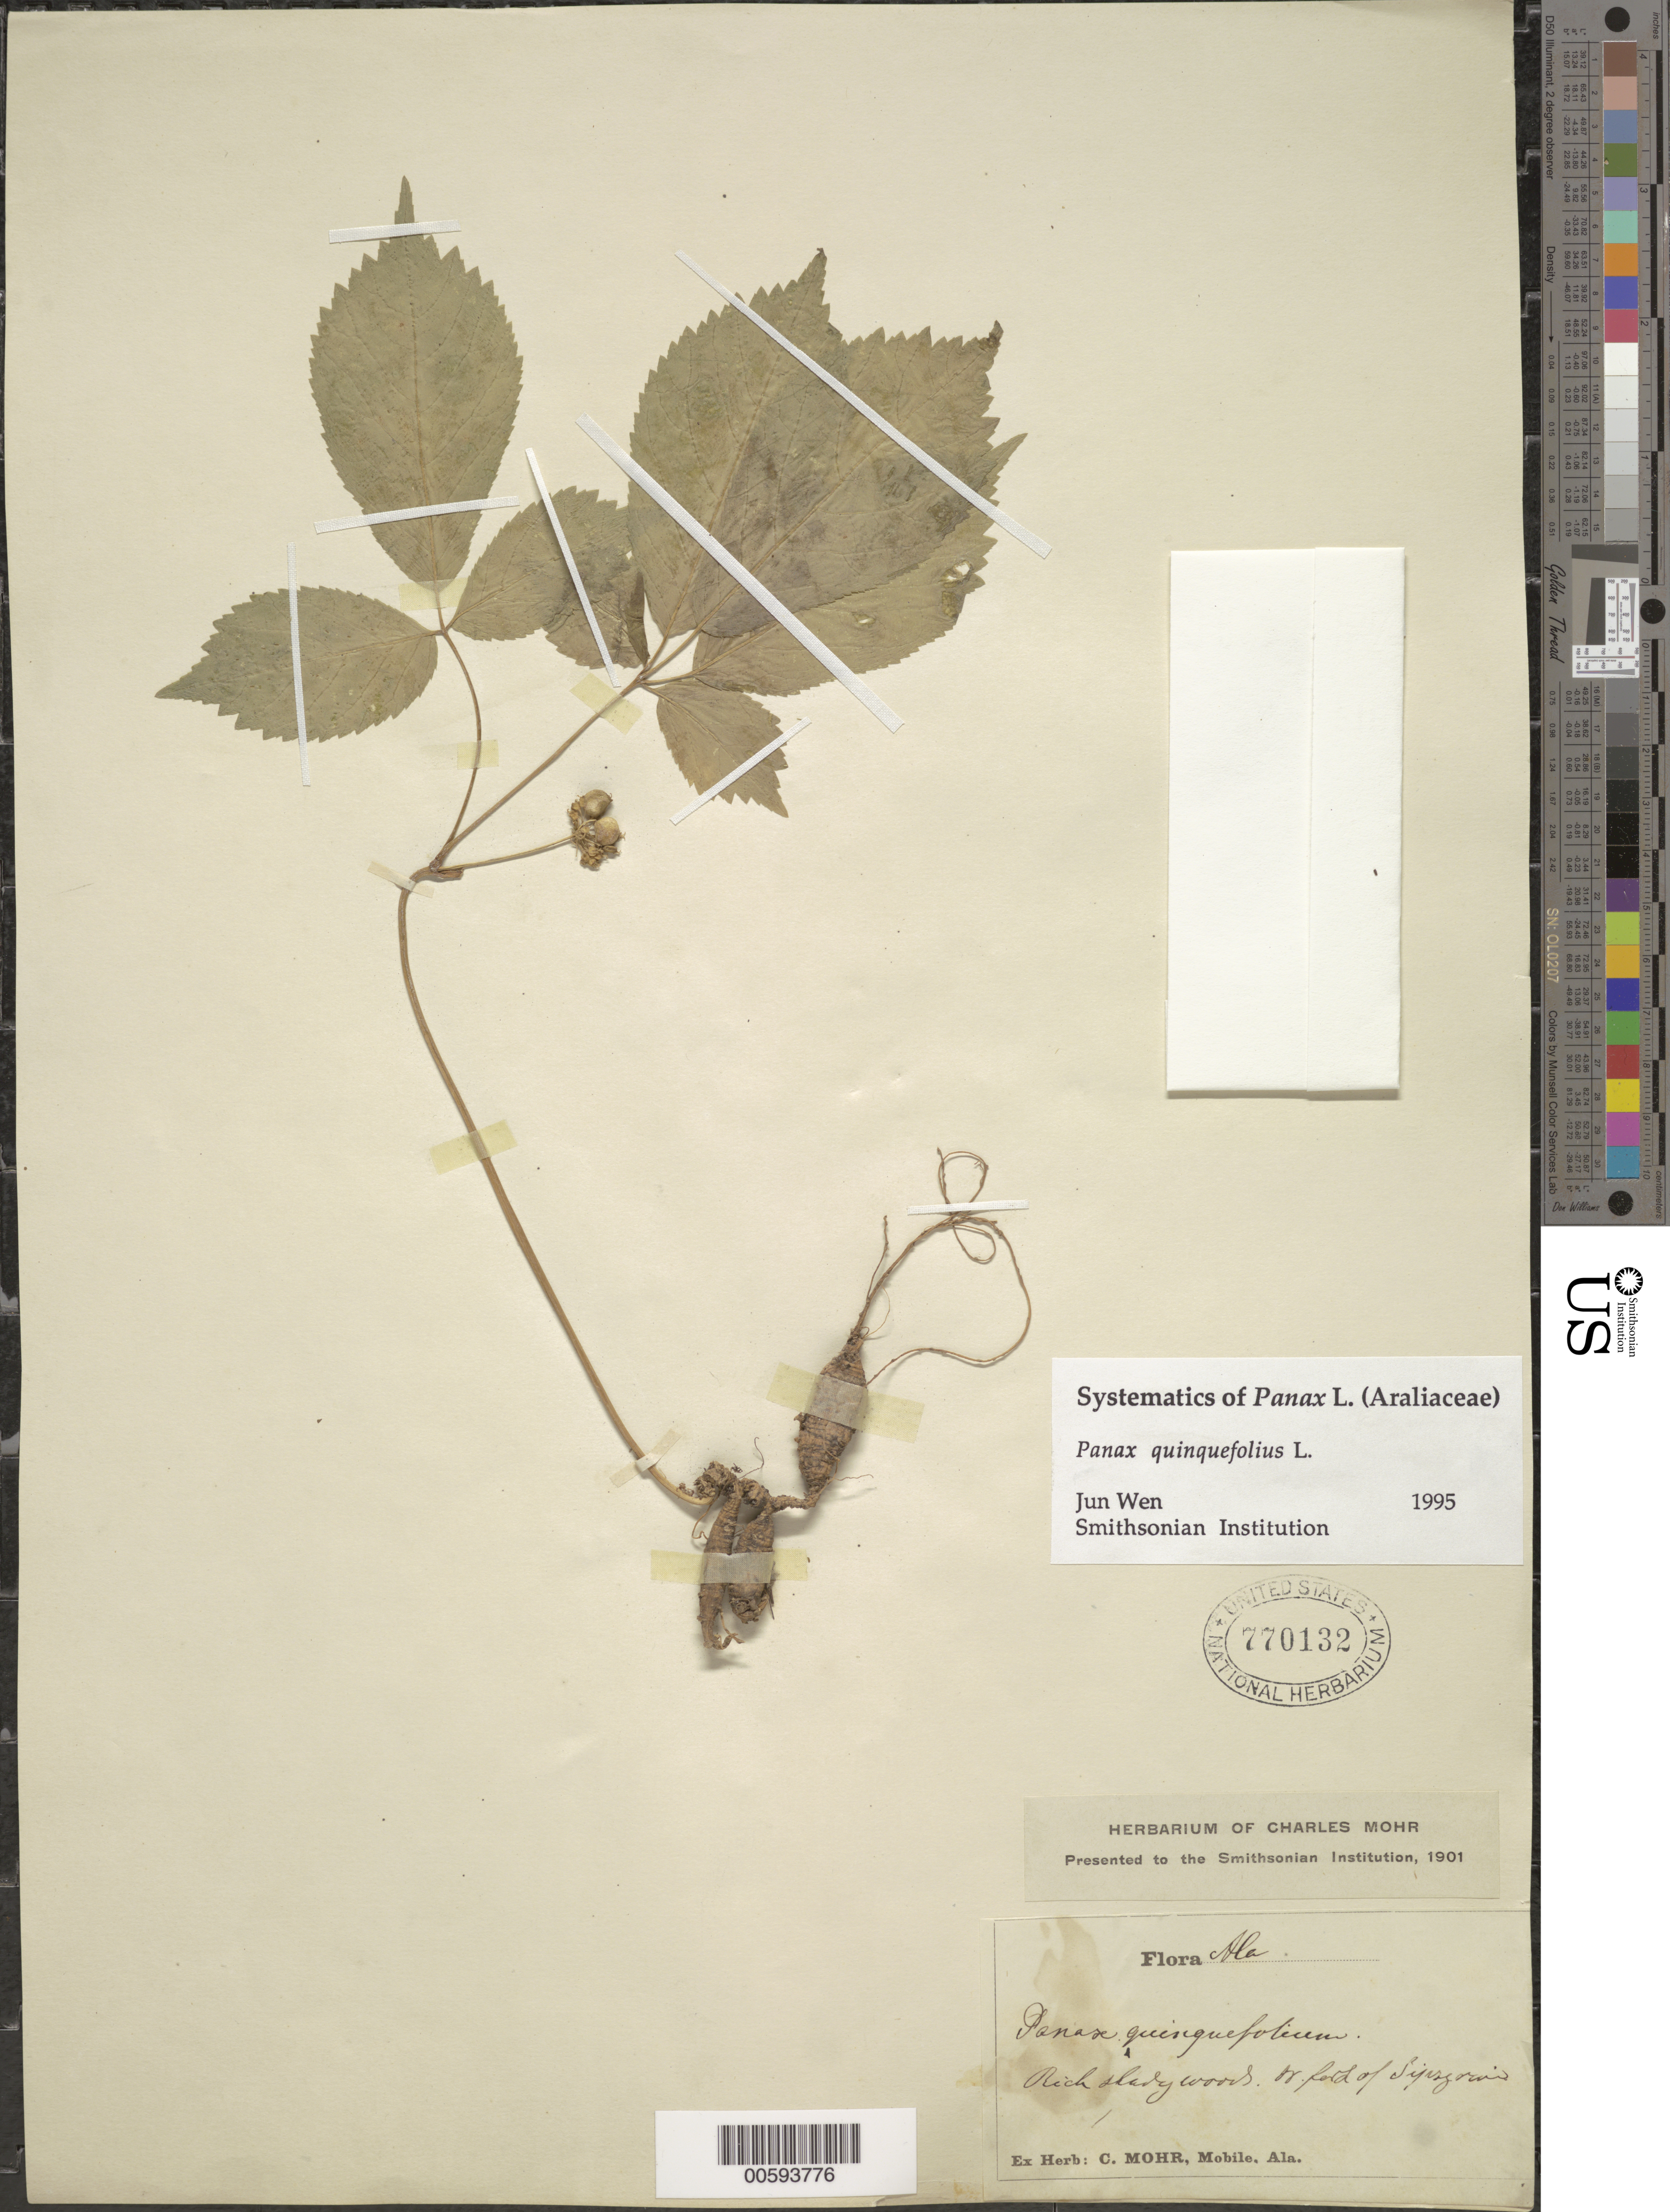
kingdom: Plantae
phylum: Tracheophyta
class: Magnoliopsida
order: Apiales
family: Araliaceae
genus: Panax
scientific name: Panax quinquefolius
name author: L.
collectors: C. T. Mohr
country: United States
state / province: Alabama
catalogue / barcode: US 770132